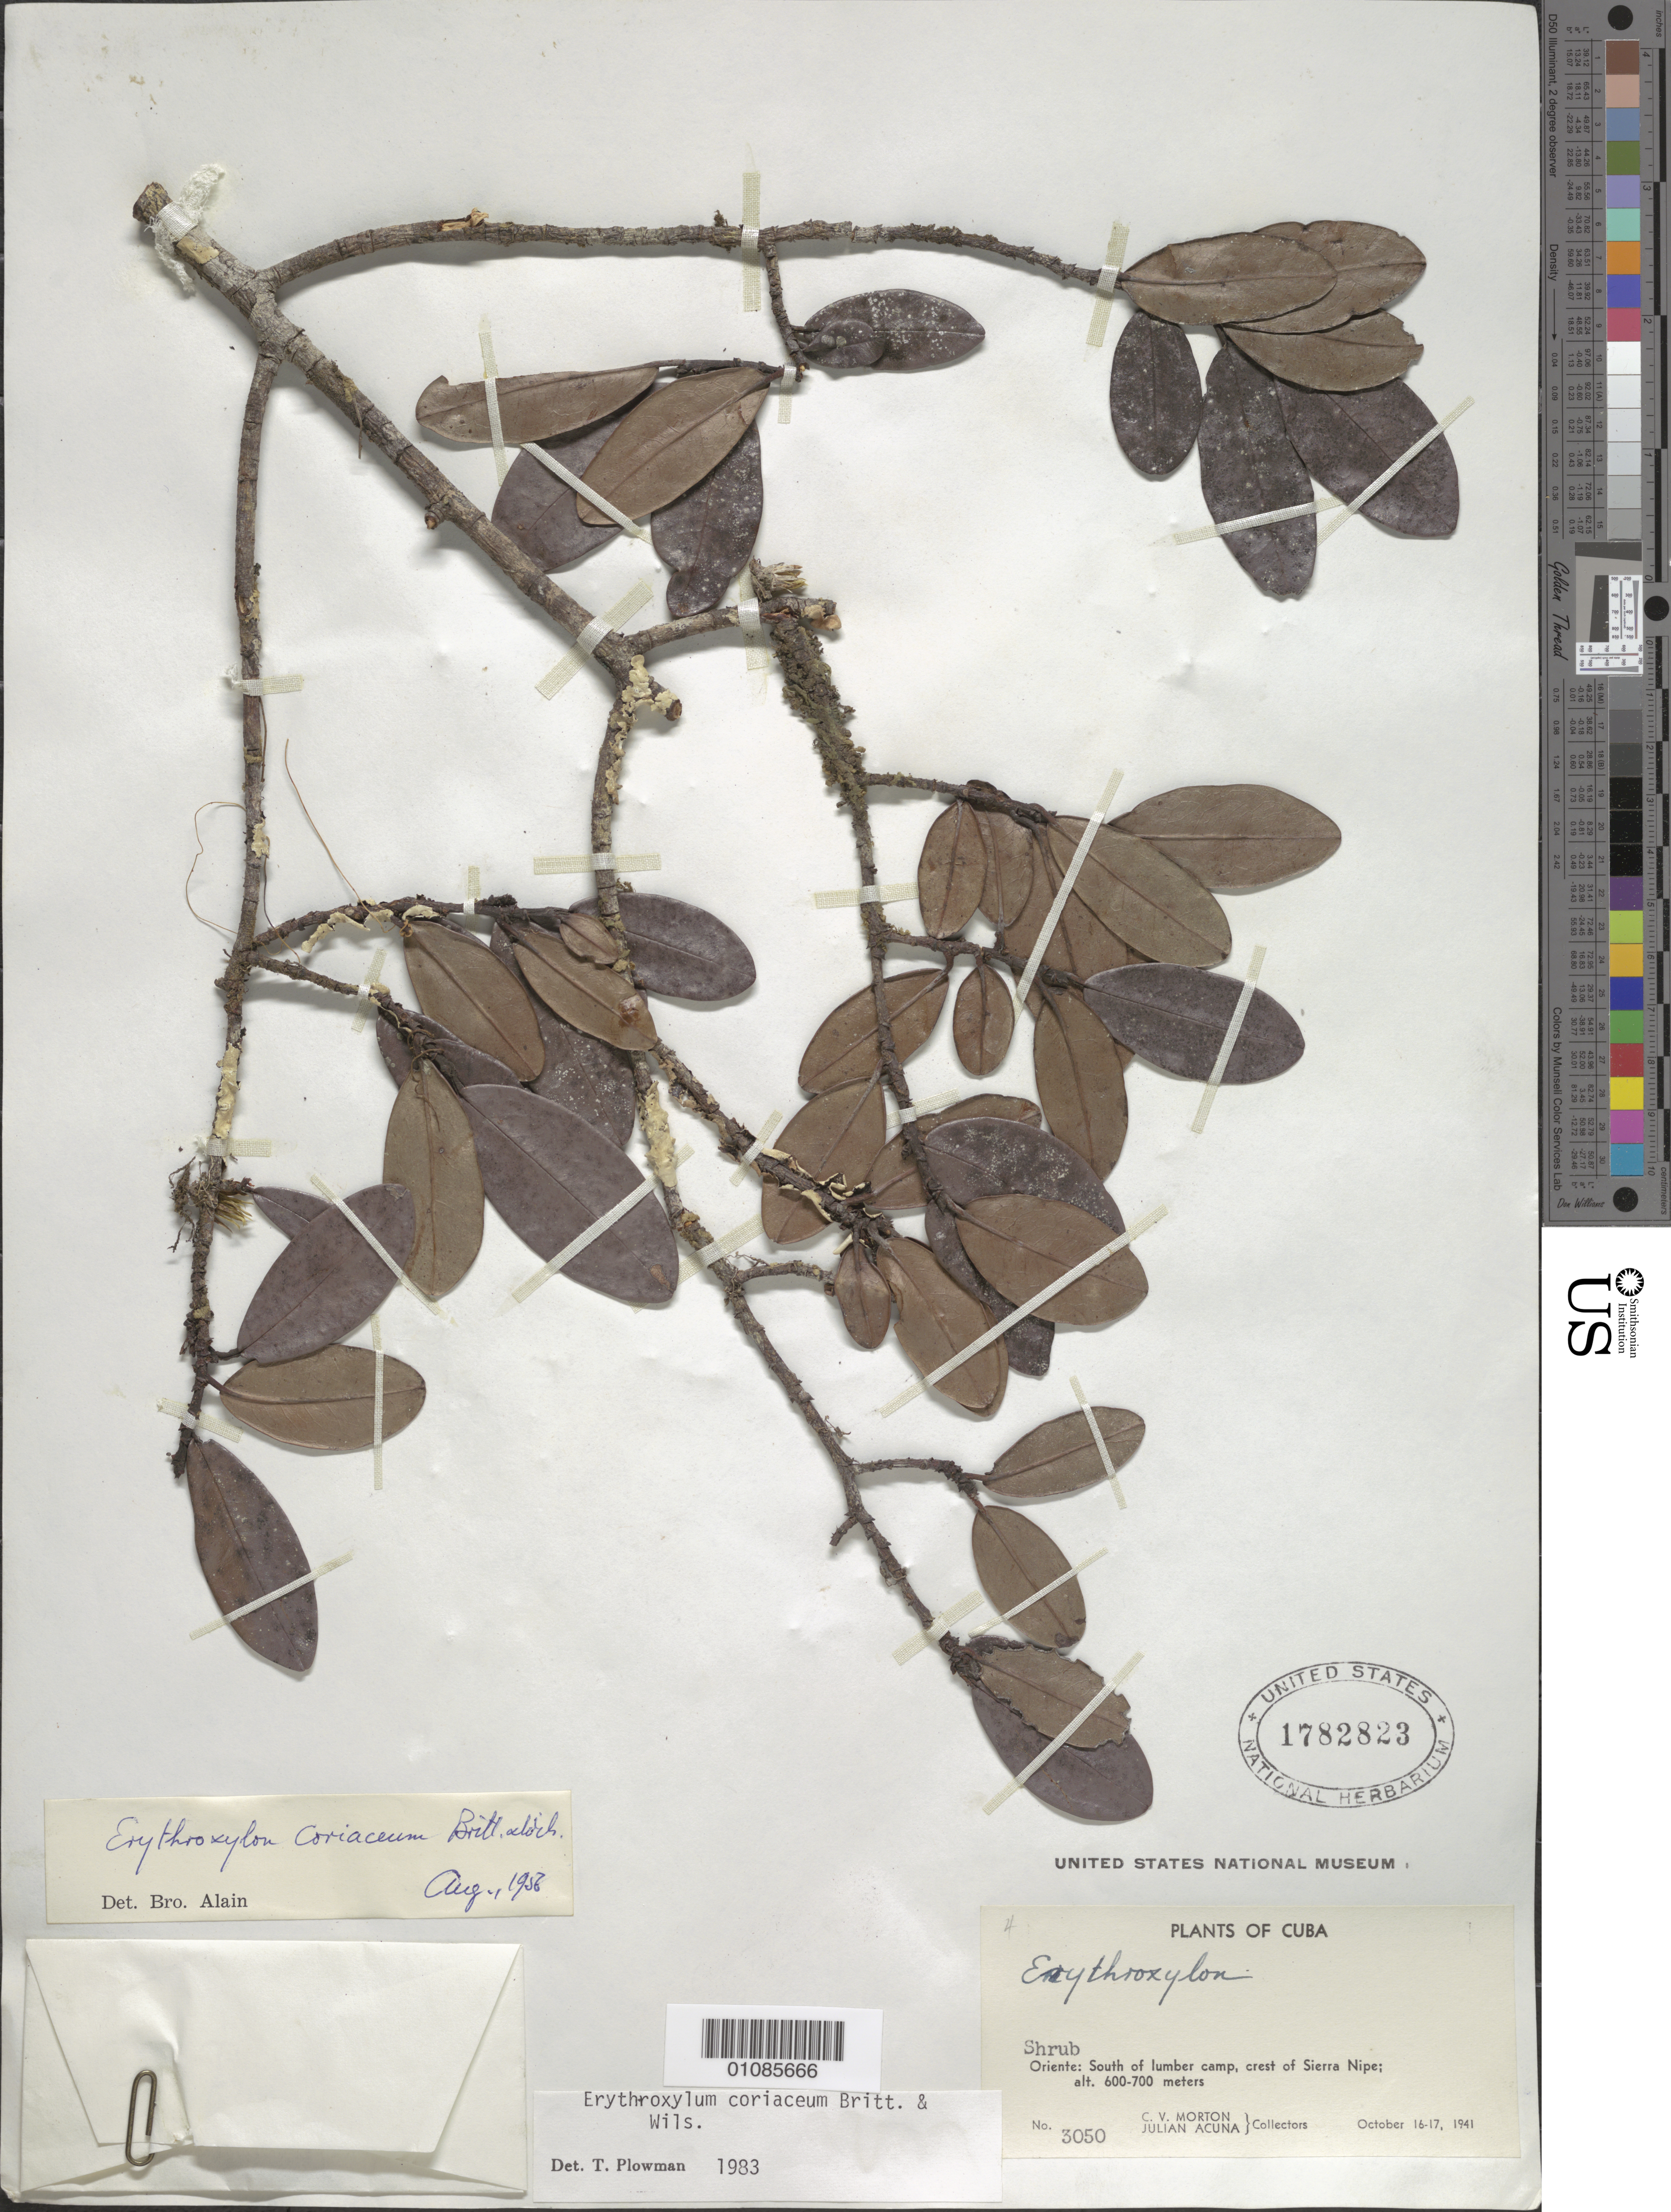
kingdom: Plantae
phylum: Tracheophyta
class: Magnoliopsida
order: Malpighiales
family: Erythroxylaceae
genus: Erythroxylum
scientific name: Erythroxylum confusum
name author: Britton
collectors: C. V. Morton & J. Acuña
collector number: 3050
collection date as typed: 16 Oct 1941 to 17 Oct 1941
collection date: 1941-10-16/1941-10-17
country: Cuba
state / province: Holguín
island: Cuba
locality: S of lumber camp, crest of Sierra Nipe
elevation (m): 600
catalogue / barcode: US 1782823